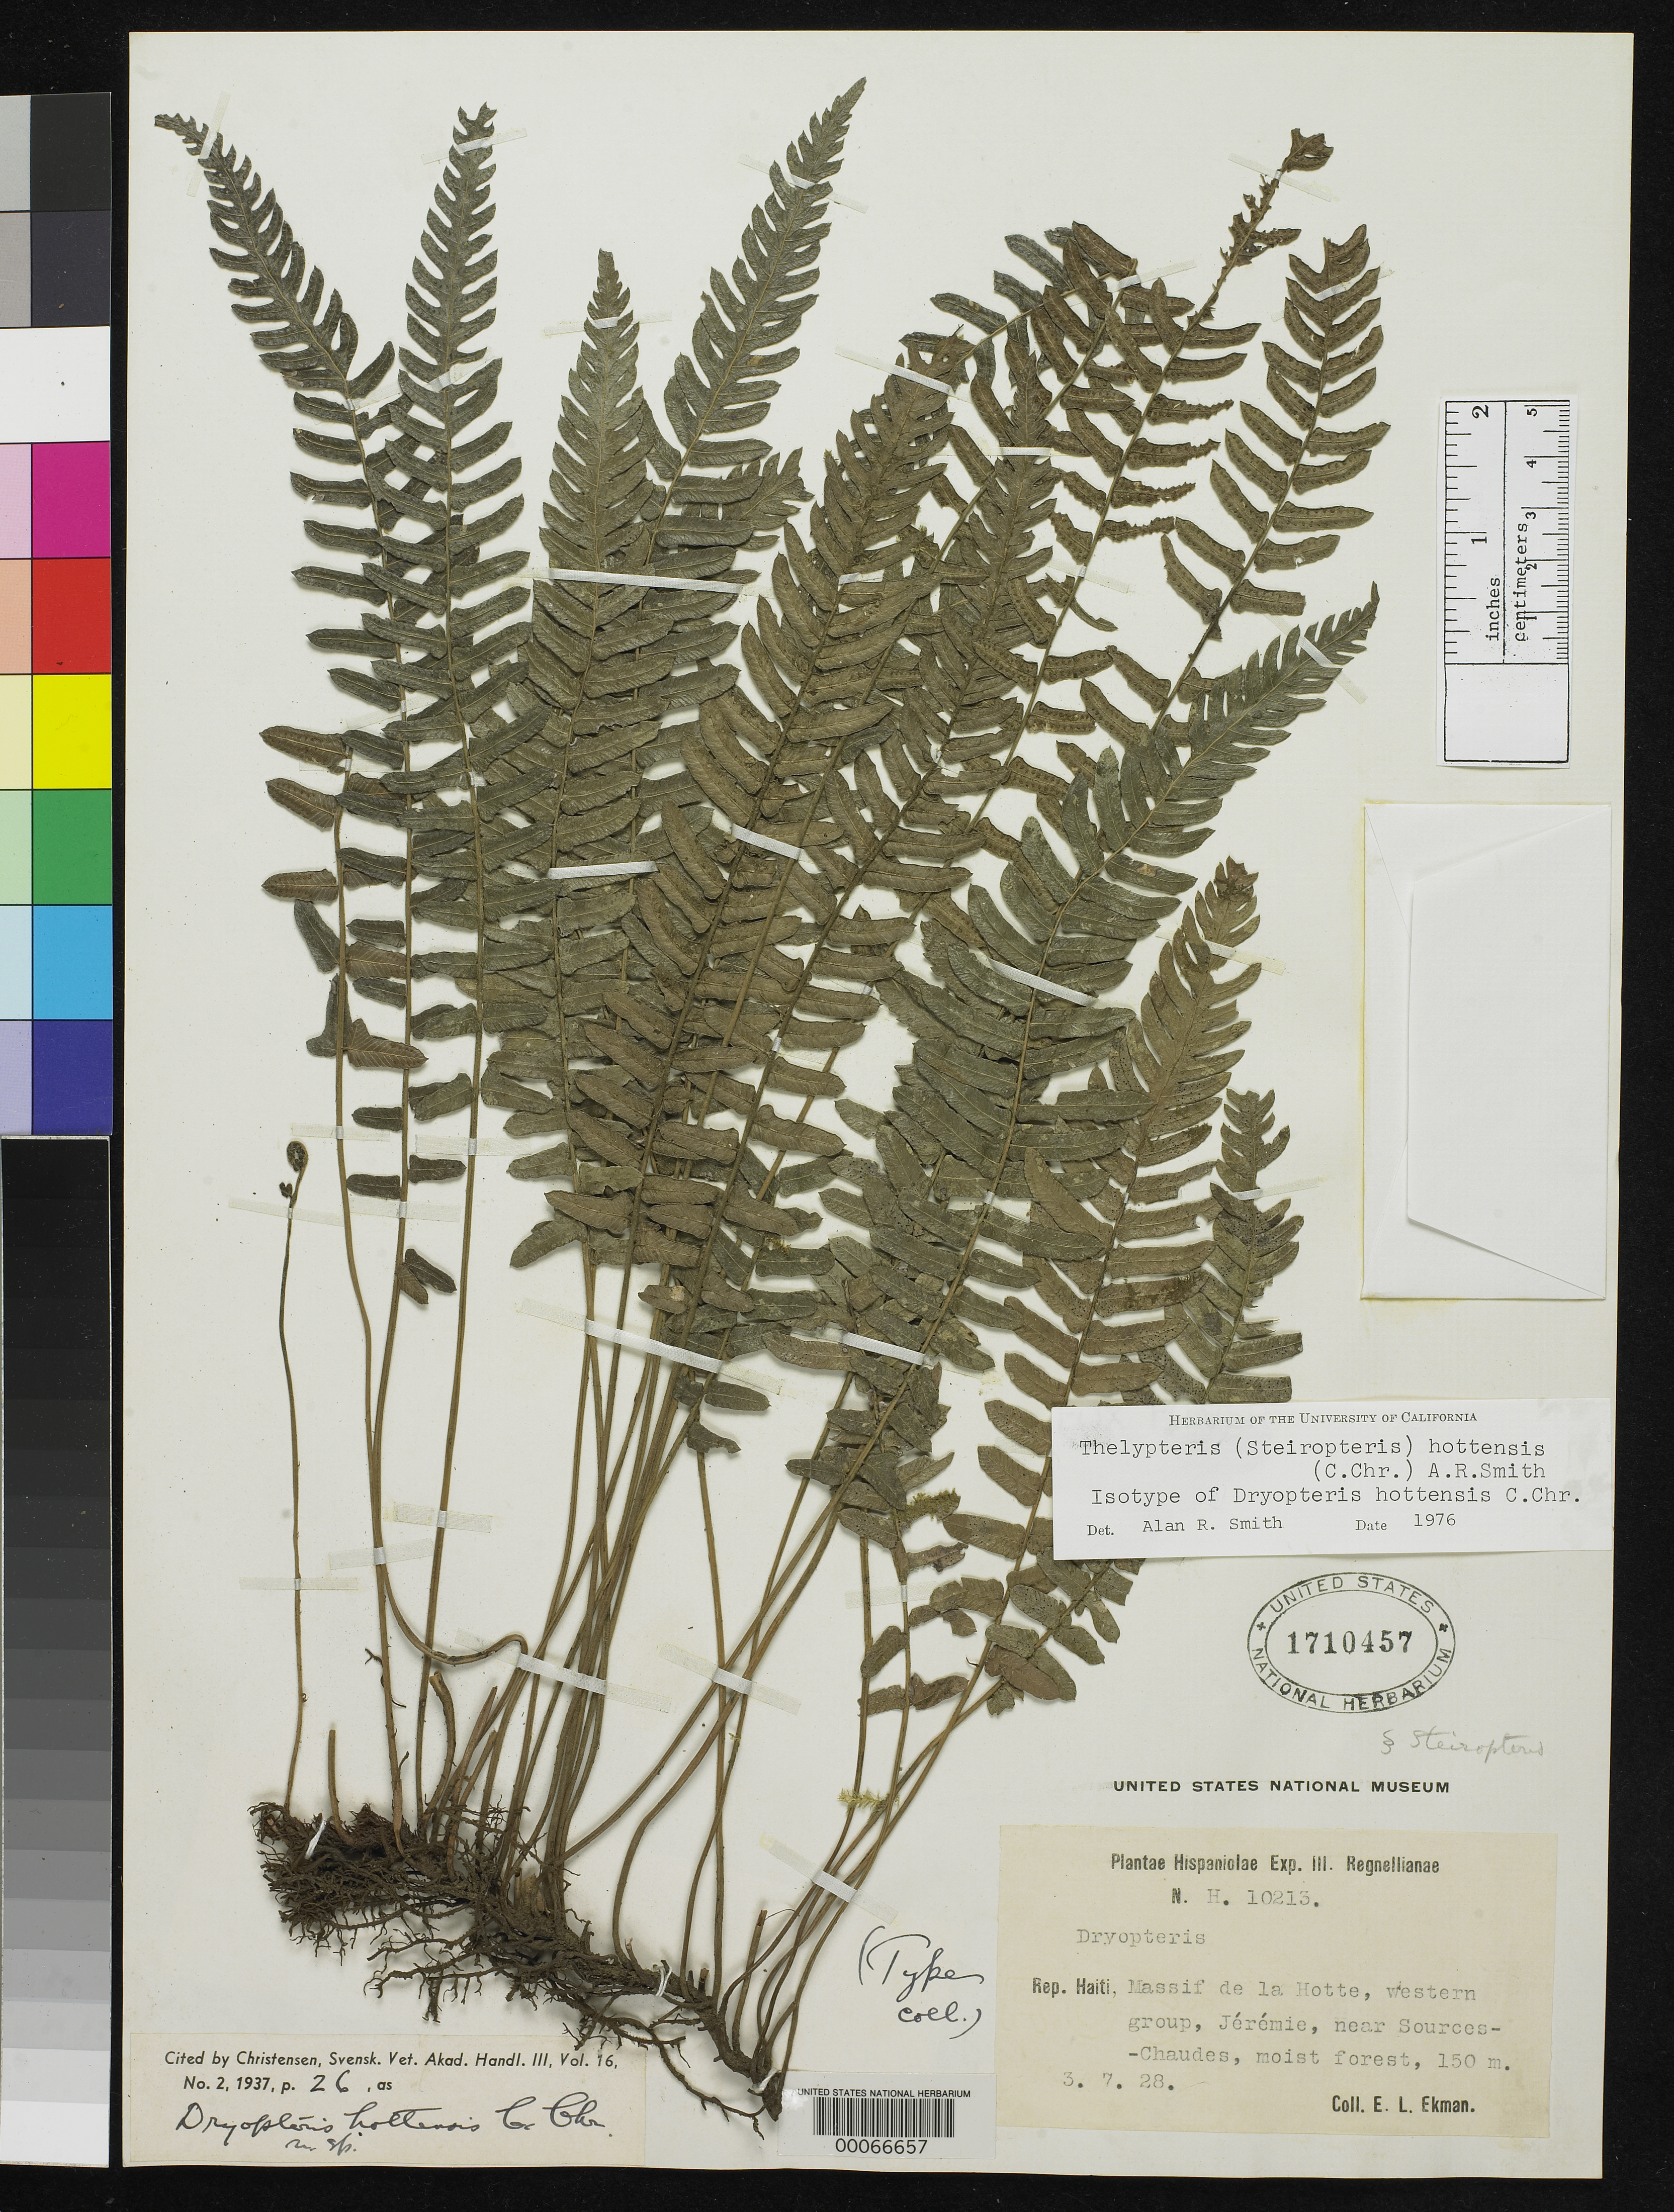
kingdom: Plantae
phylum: Tracheophyta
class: Polypodiopsida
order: Polypodiales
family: Dryopteridaceae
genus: Dryopteris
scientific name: Dryopteris hottensis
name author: C. Chr.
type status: Isotype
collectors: E. L. Ekman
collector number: H10213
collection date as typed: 03 Jul 1928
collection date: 1928-07-03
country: Haiti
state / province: Sud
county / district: Hotte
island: Hispaniola Island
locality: W group, Jeremie.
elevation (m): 150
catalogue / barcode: US 1710457